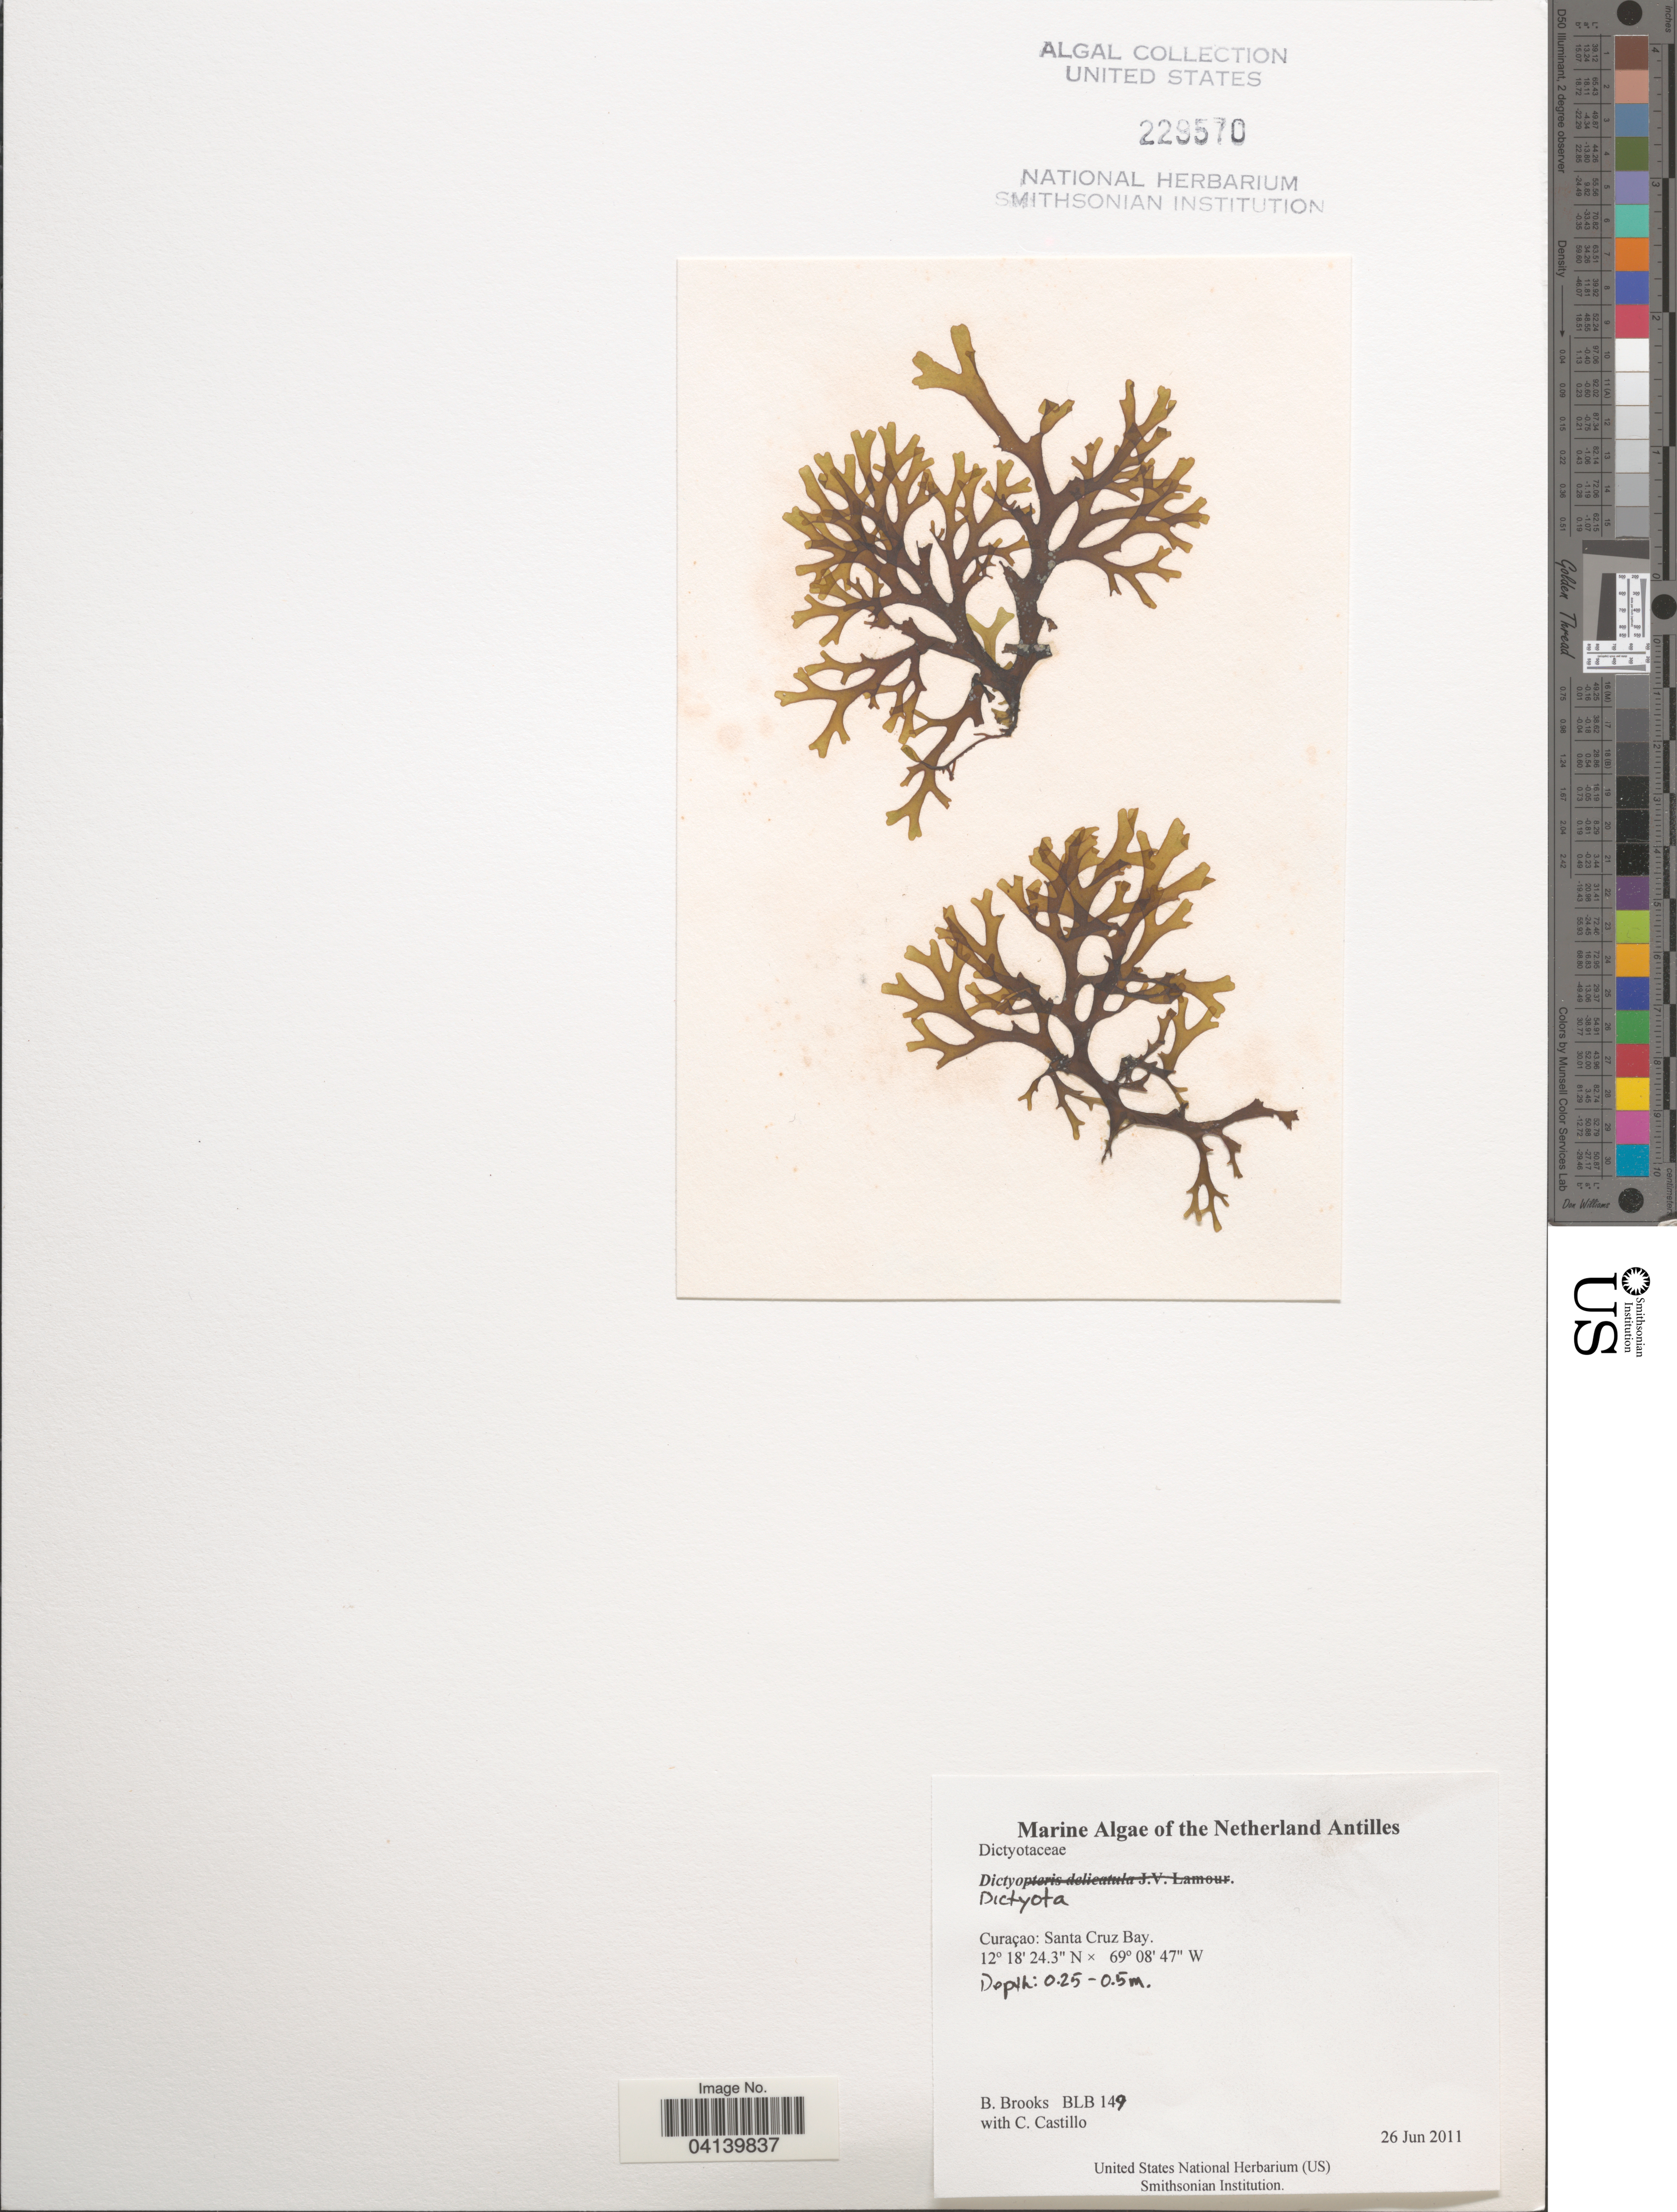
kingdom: Chromista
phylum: Ochrophyta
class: Phaeophyceae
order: Dictyotales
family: Dictyotaceae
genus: Dictyota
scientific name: Dictyota sp.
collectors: B. Brooks & C. Castillo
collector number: BLB 149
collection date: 2011-06-26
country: Curaçao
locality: The Netherland Antilles. Santa Cruz Bay.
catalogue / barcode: US 229570